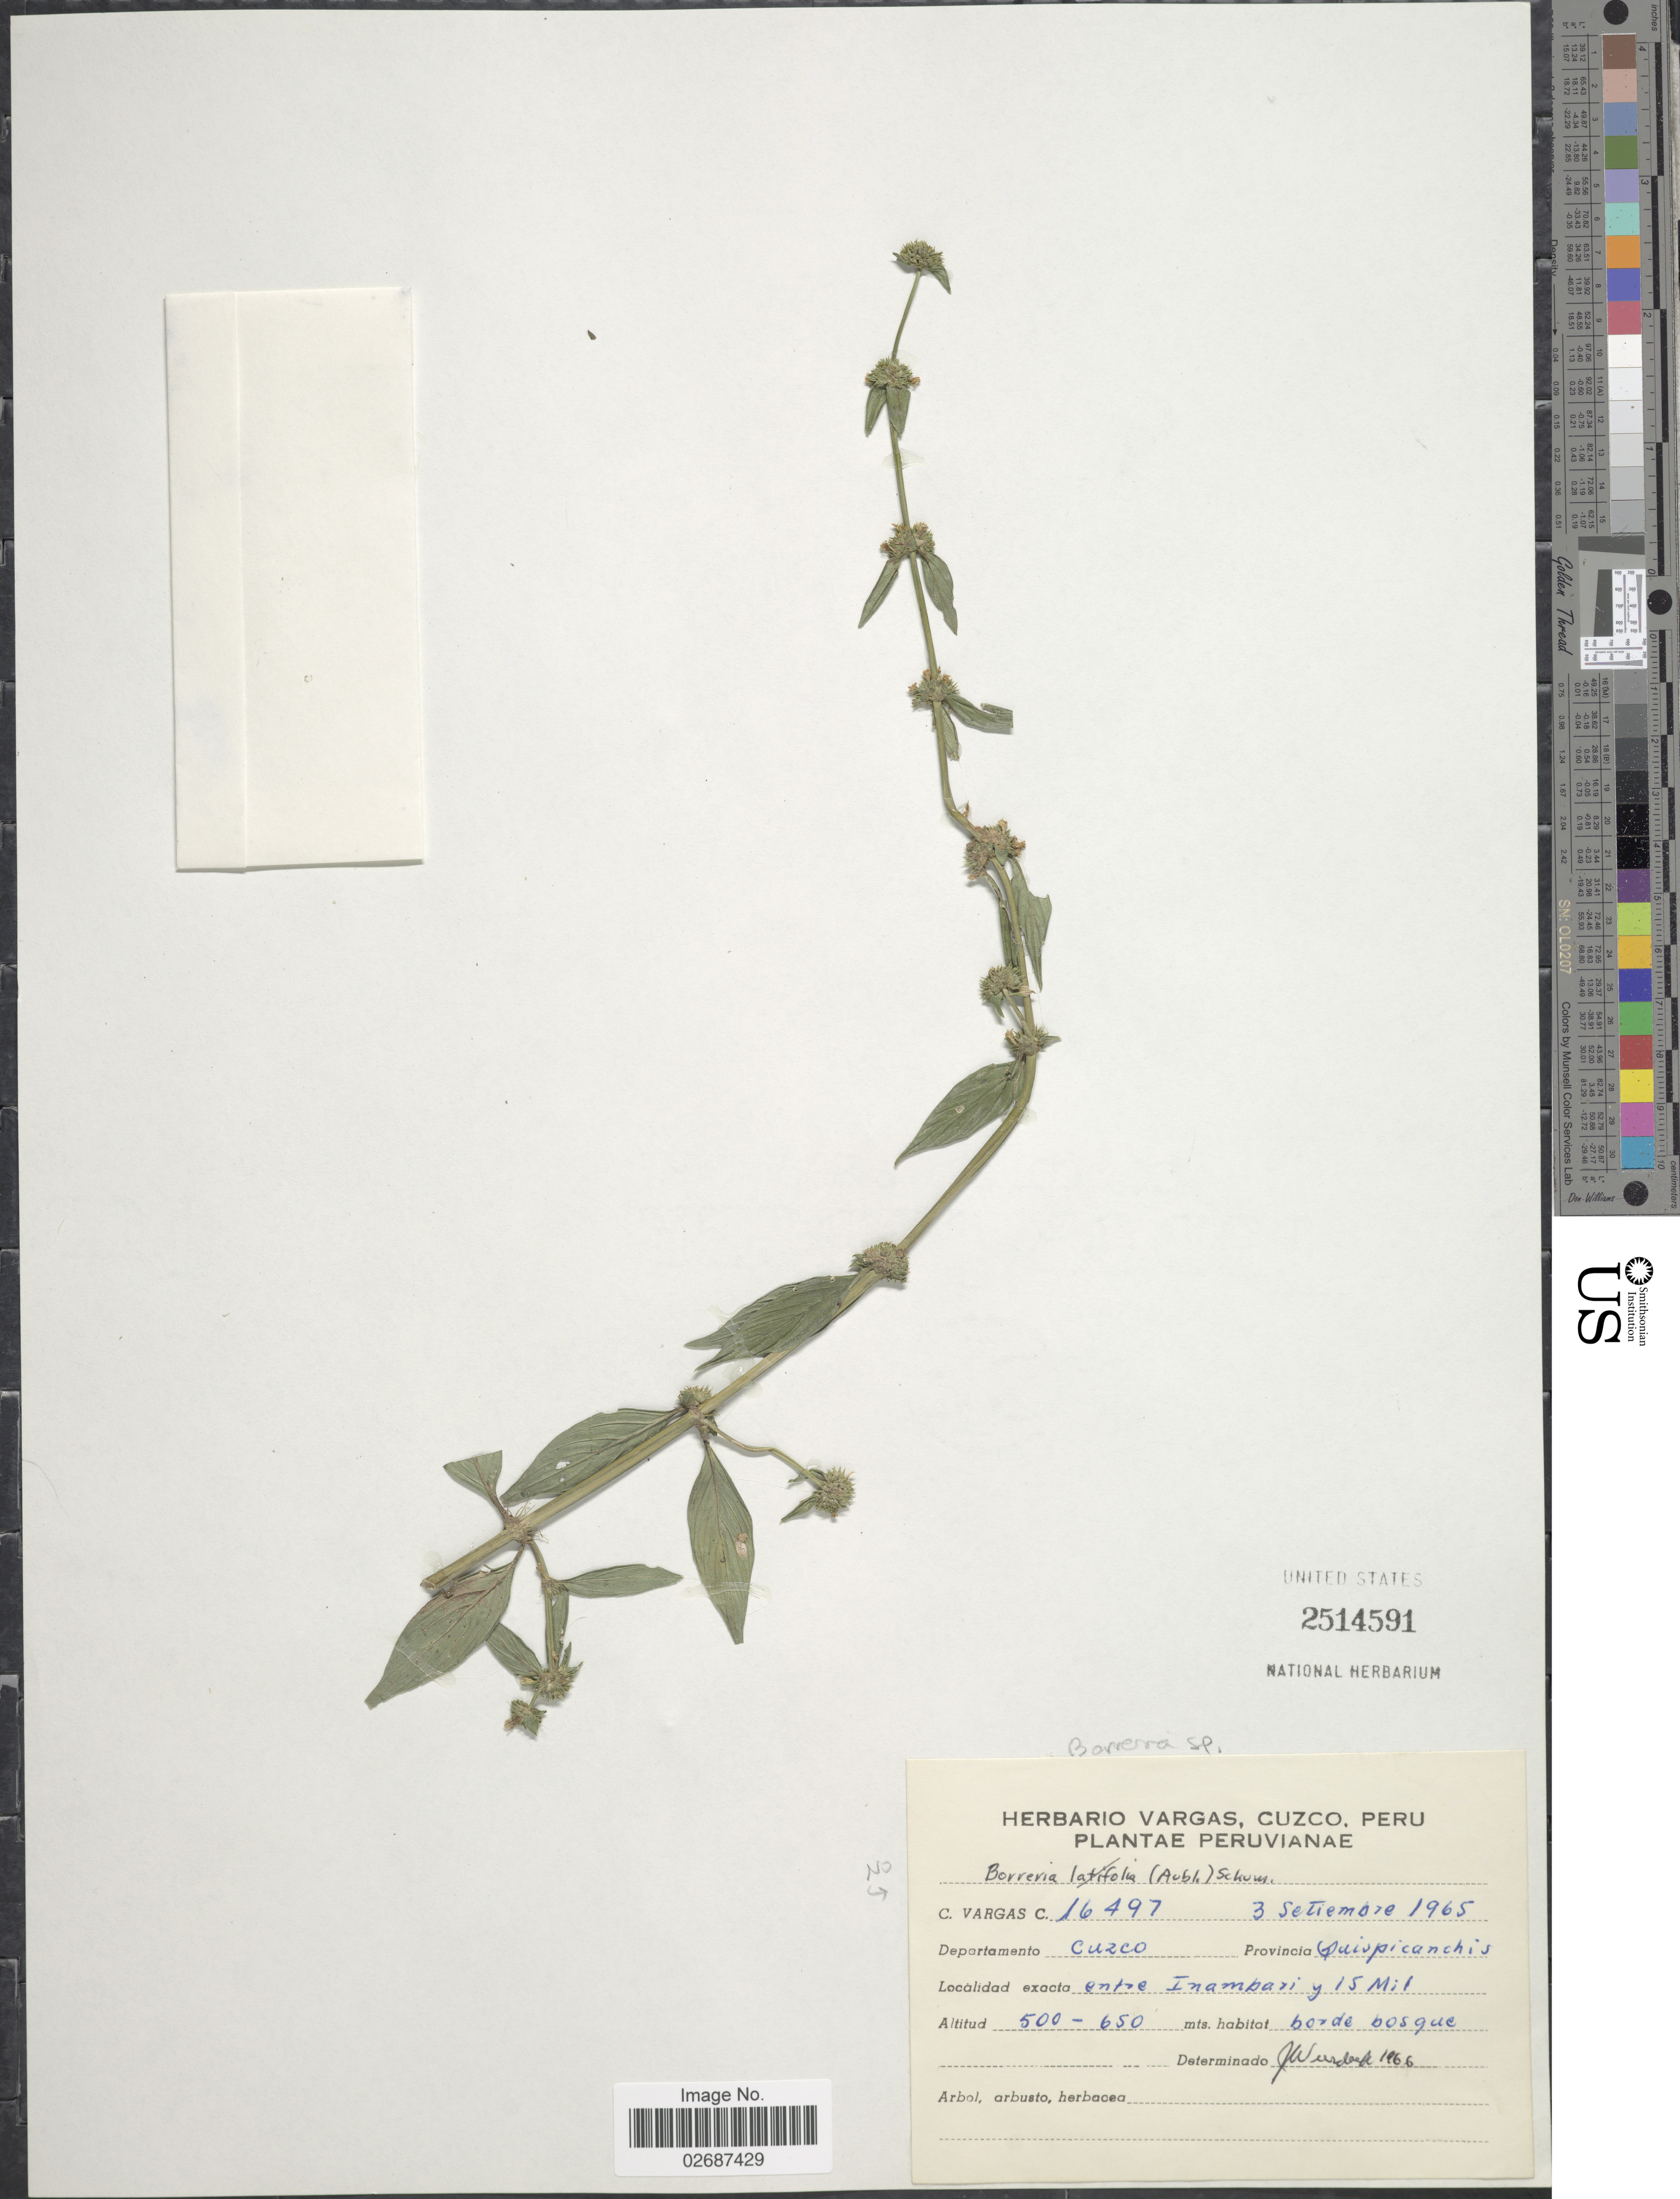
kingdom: Plantae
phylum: Tracheophyta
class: Magnoliopsida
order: Gentianales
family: Rubiaceae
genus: Borreria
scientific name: Borreria sp.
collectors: C. Vargas Calderón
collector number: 16497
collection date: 1965-09-03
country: Peru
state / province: Cusco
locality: Cuzco, Provincia Quispicanchis, entre Inambari y 15 Mil.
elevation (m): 500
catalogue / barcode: US 2514591